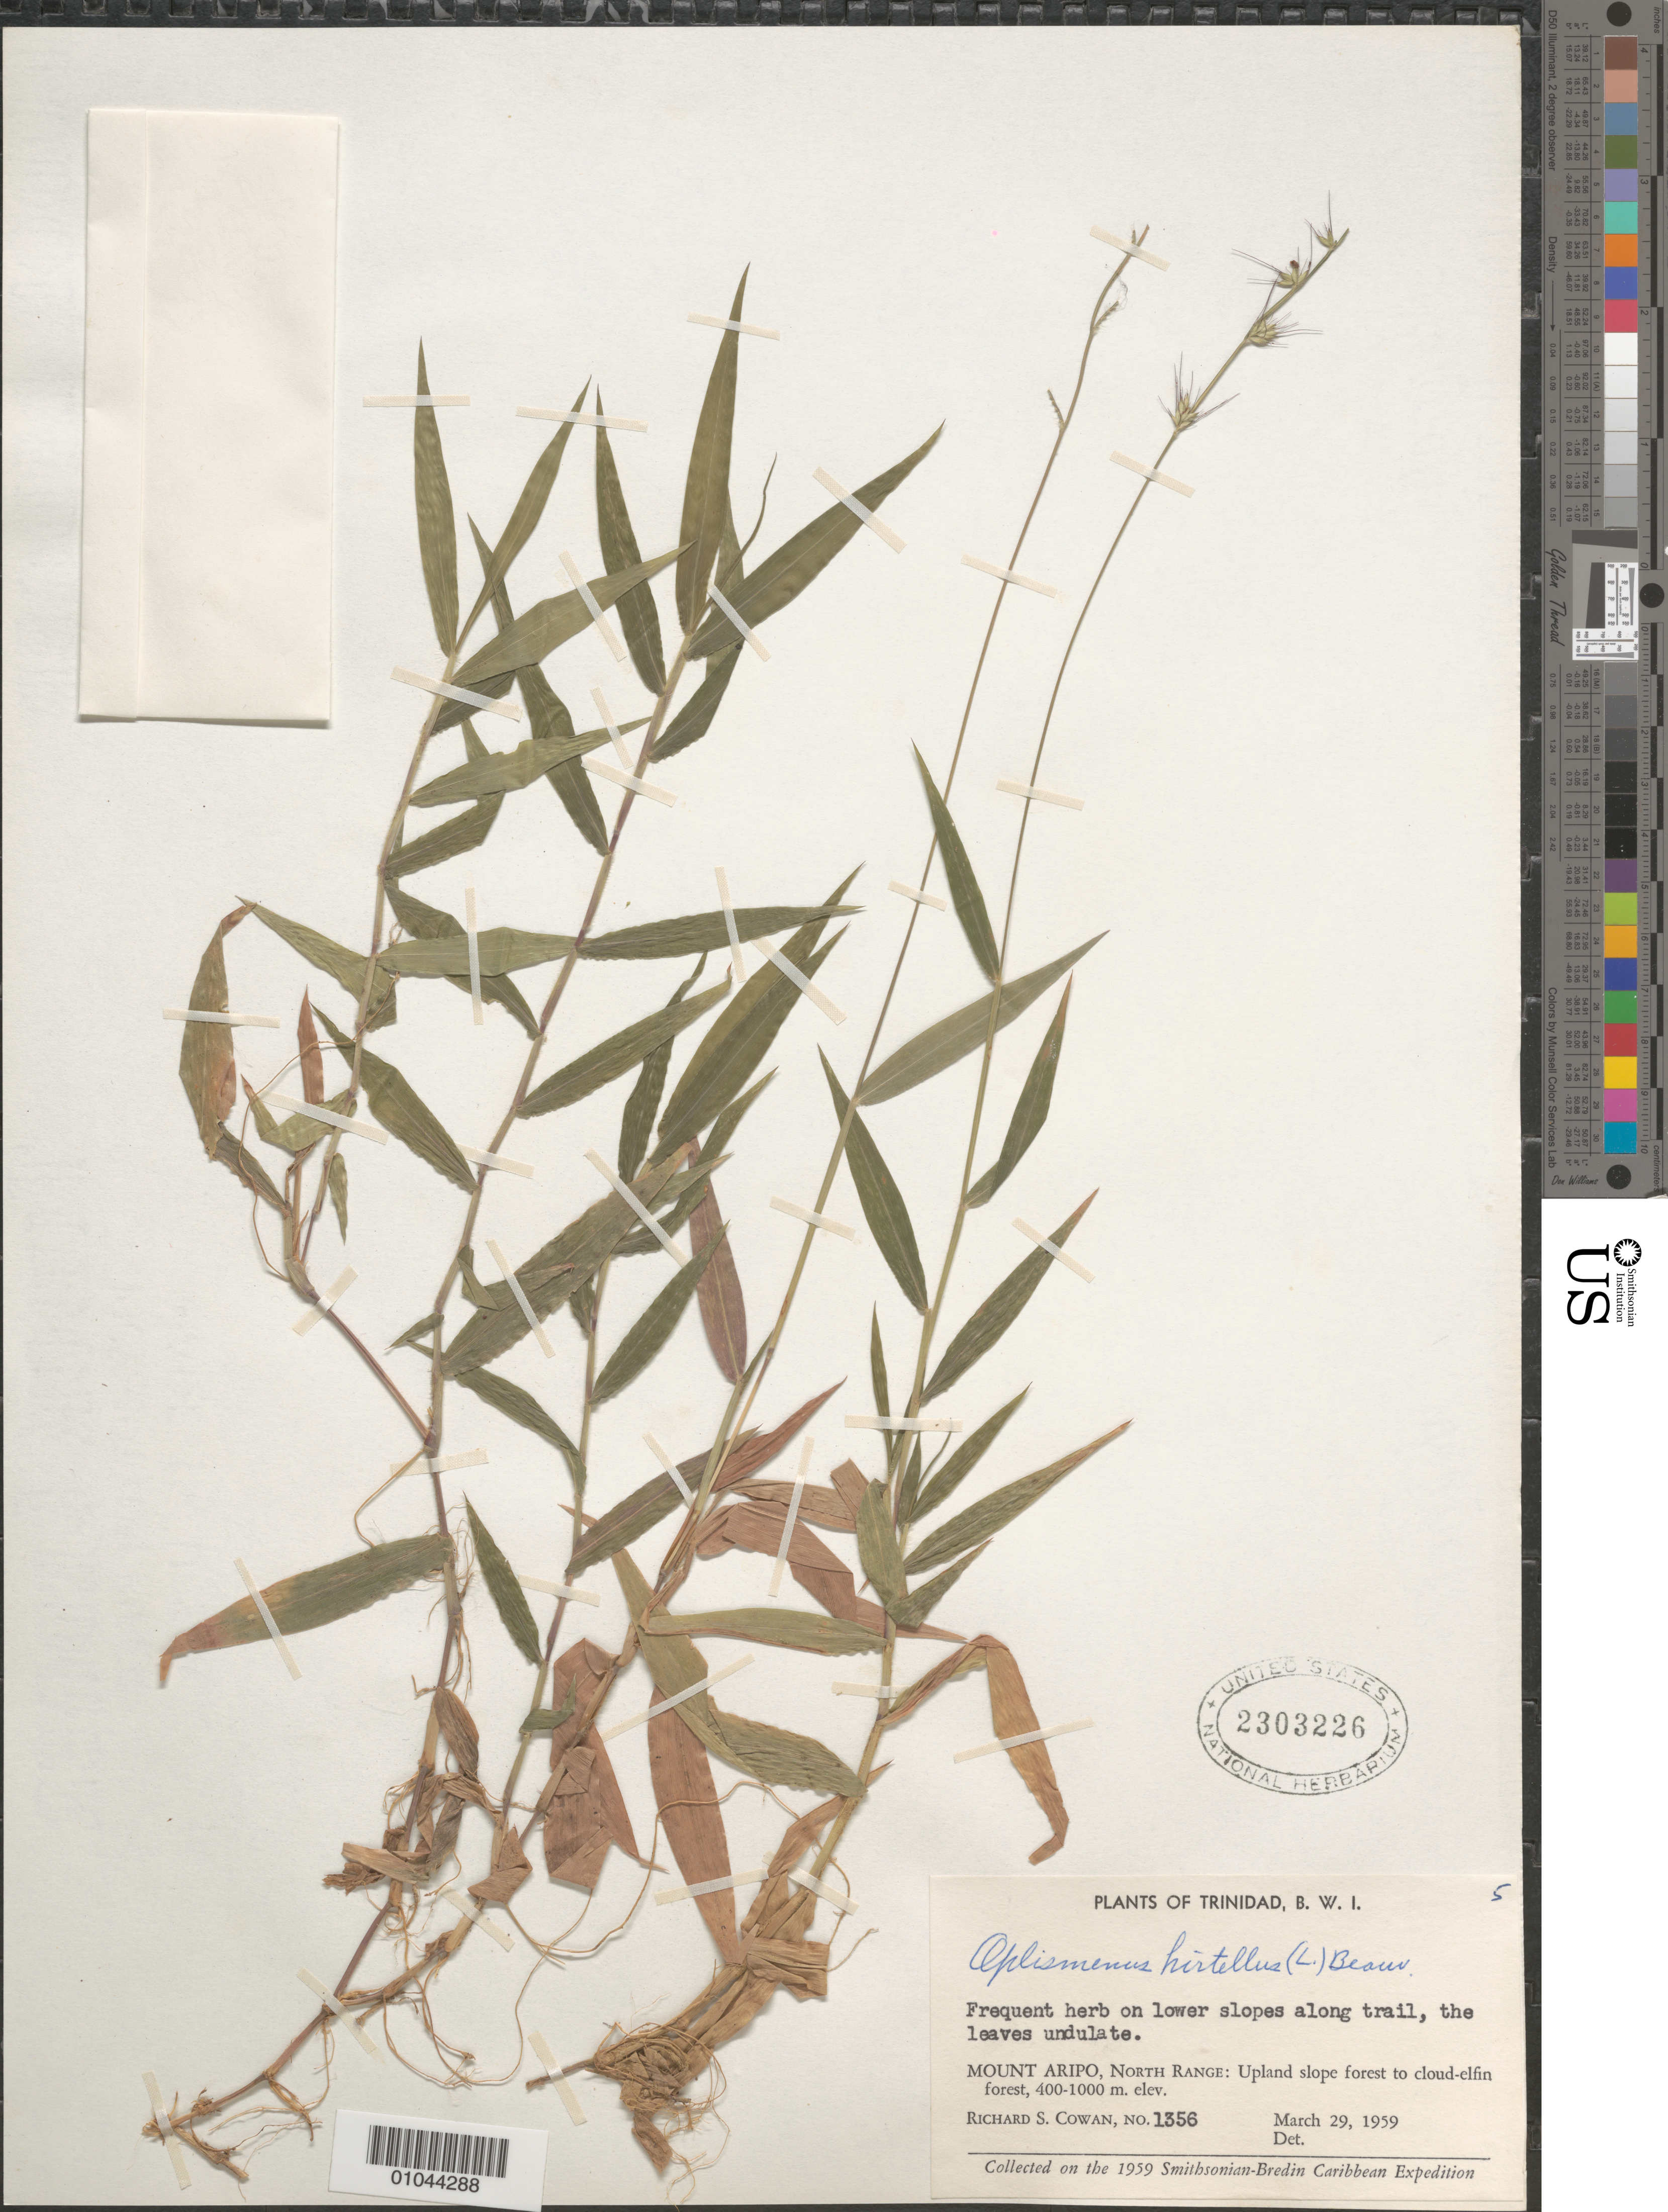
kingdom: Plantae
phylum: Tracheophyta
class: Liliopsida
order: Poales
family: Poaceae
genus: Oplismenus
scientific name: Oplismenus hirtellus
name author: (L.) P. Beauv.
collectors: R. S. Cowan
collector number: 1356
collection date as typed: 29 Mar 1959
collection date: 1959-03-29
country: Trinidad and Tobago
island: Trinidad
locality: Mount Aripo, North range: upland slope forest to cloud-elfin forest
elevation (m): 400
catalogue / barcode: US 2303226